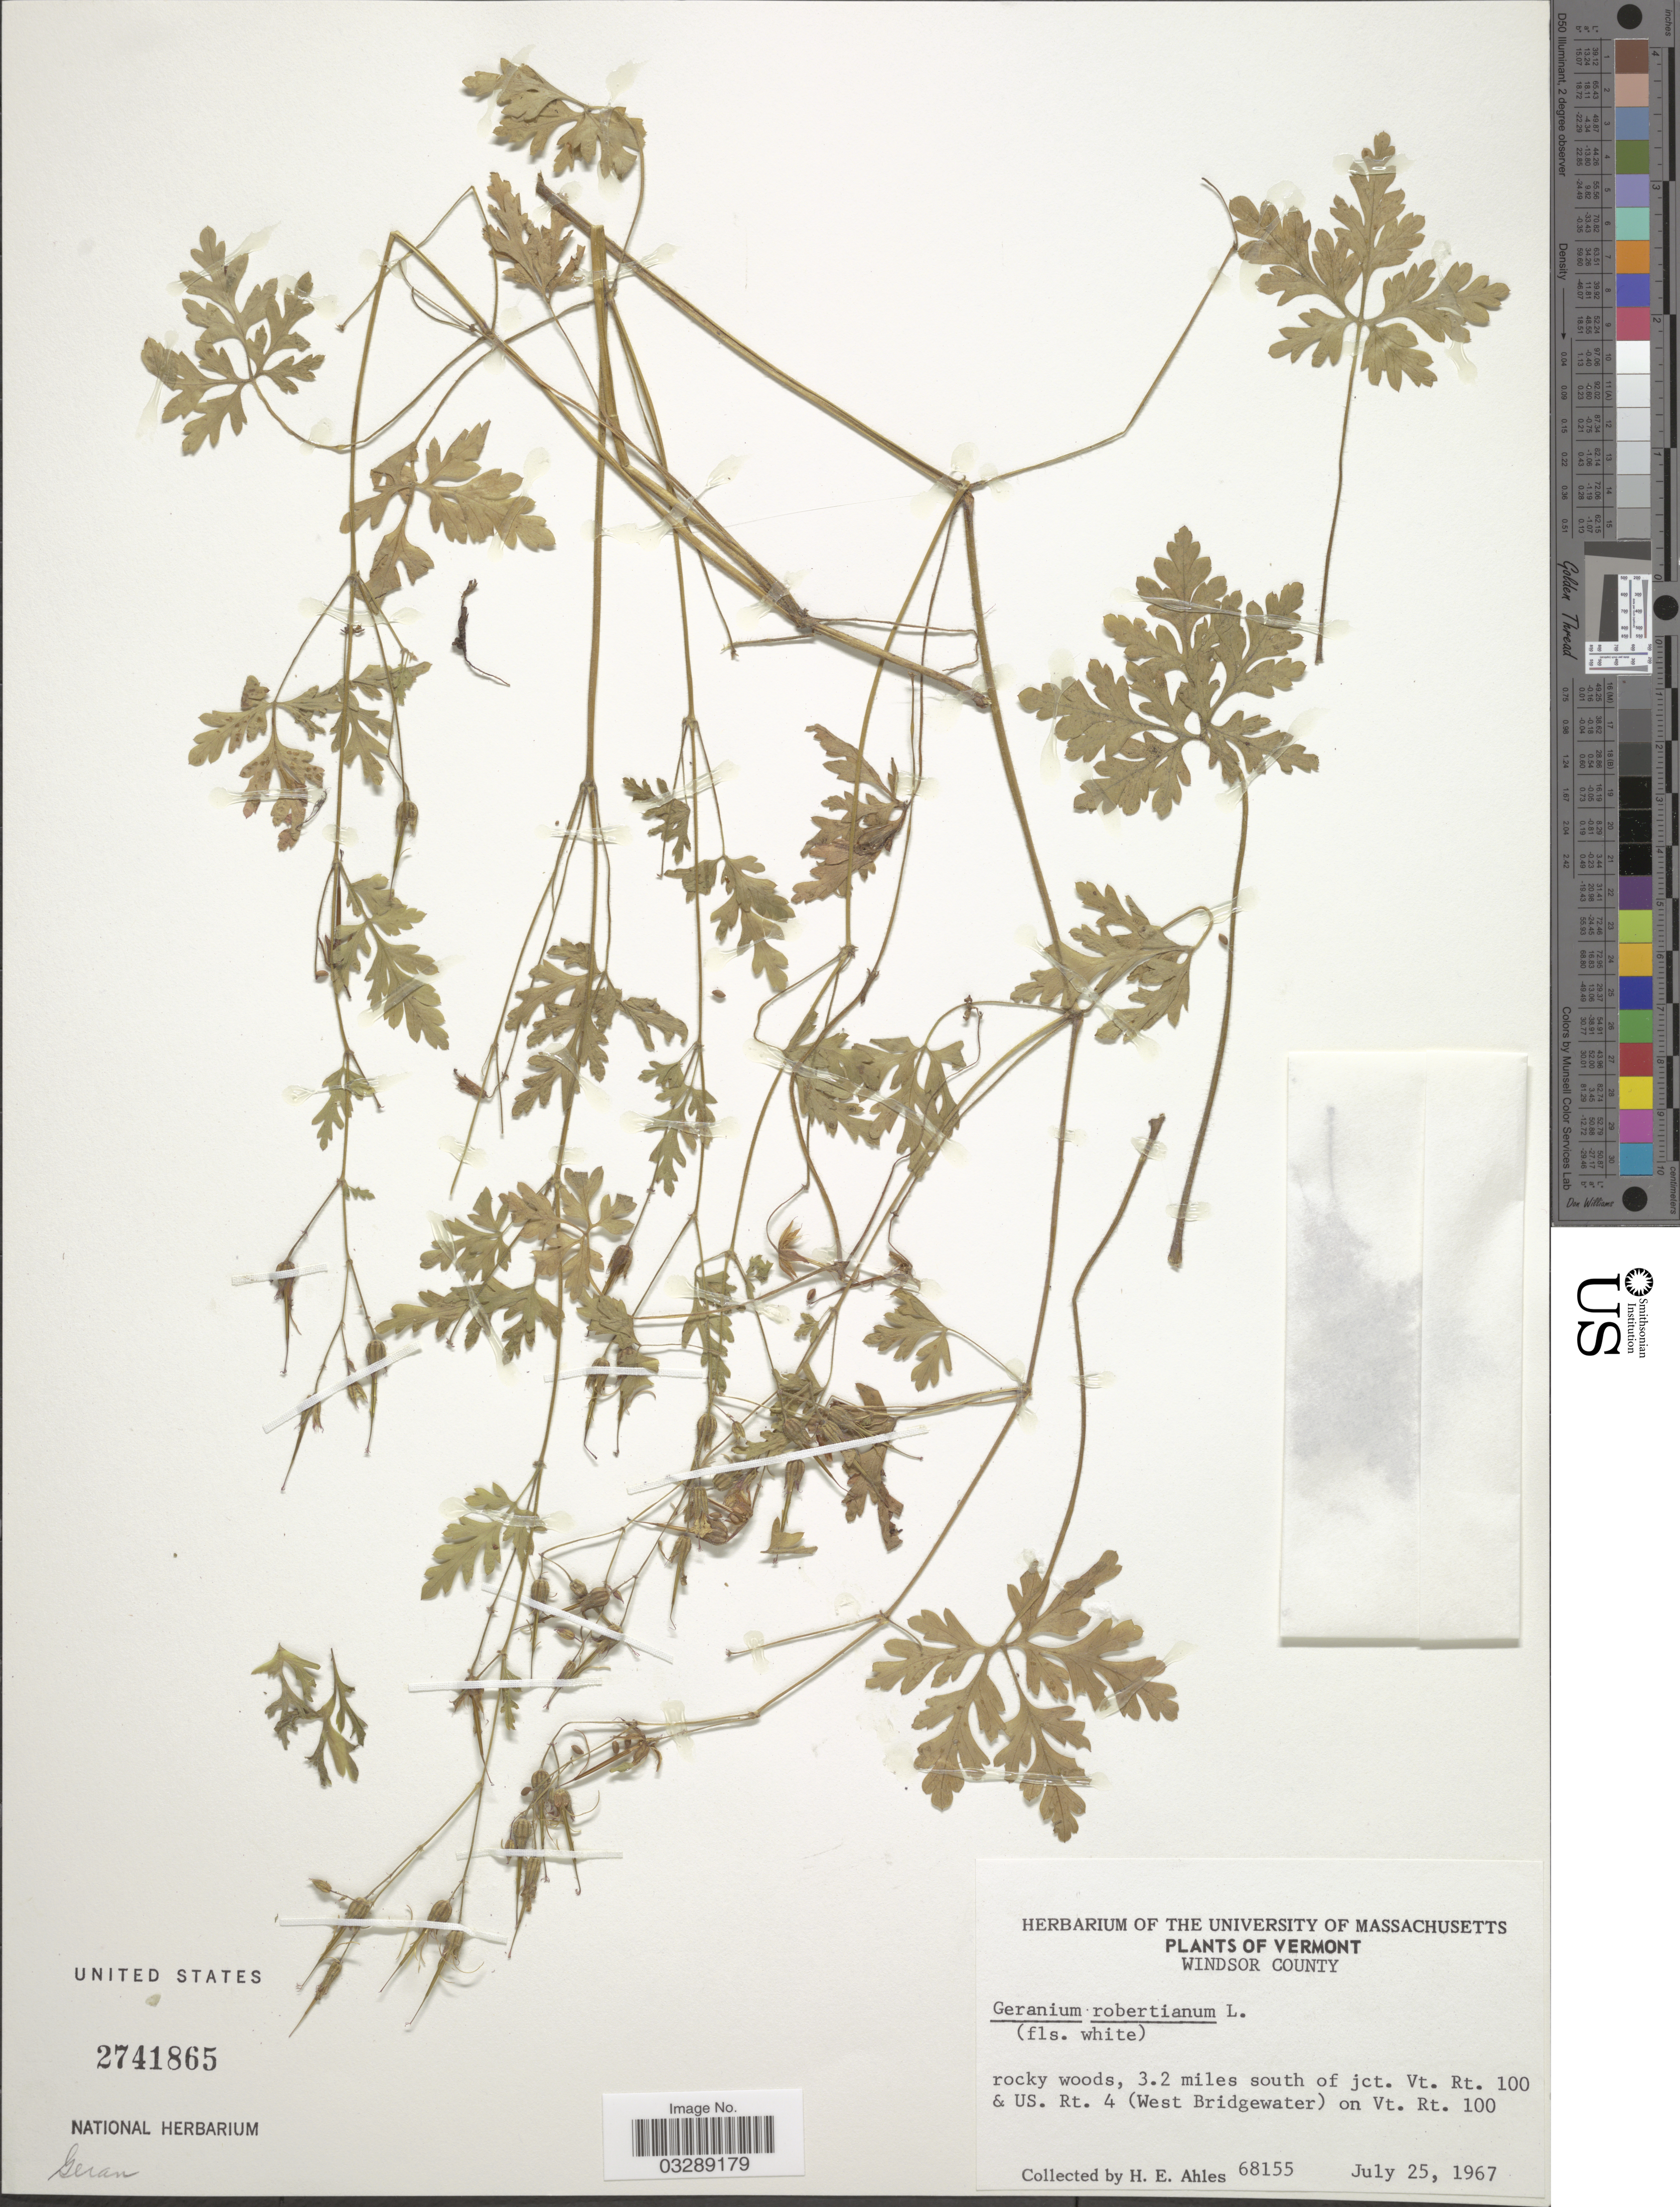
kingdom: Plantae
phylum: Tracheophyta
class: Magnoliopsida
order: Geraniales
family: Geraniaceae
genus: Geranium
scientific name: Geranium robertianum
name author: L.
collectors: H. E. Ahles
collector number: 68155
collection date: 1967-07-25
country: United States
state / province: Vermont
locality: Windsor County. 3.2 miles south of jct. Vt. Rt. 100 of US. Rt. 4 (West Bridgewater) on Vt. Rt. 100.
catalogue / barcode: US 2741865